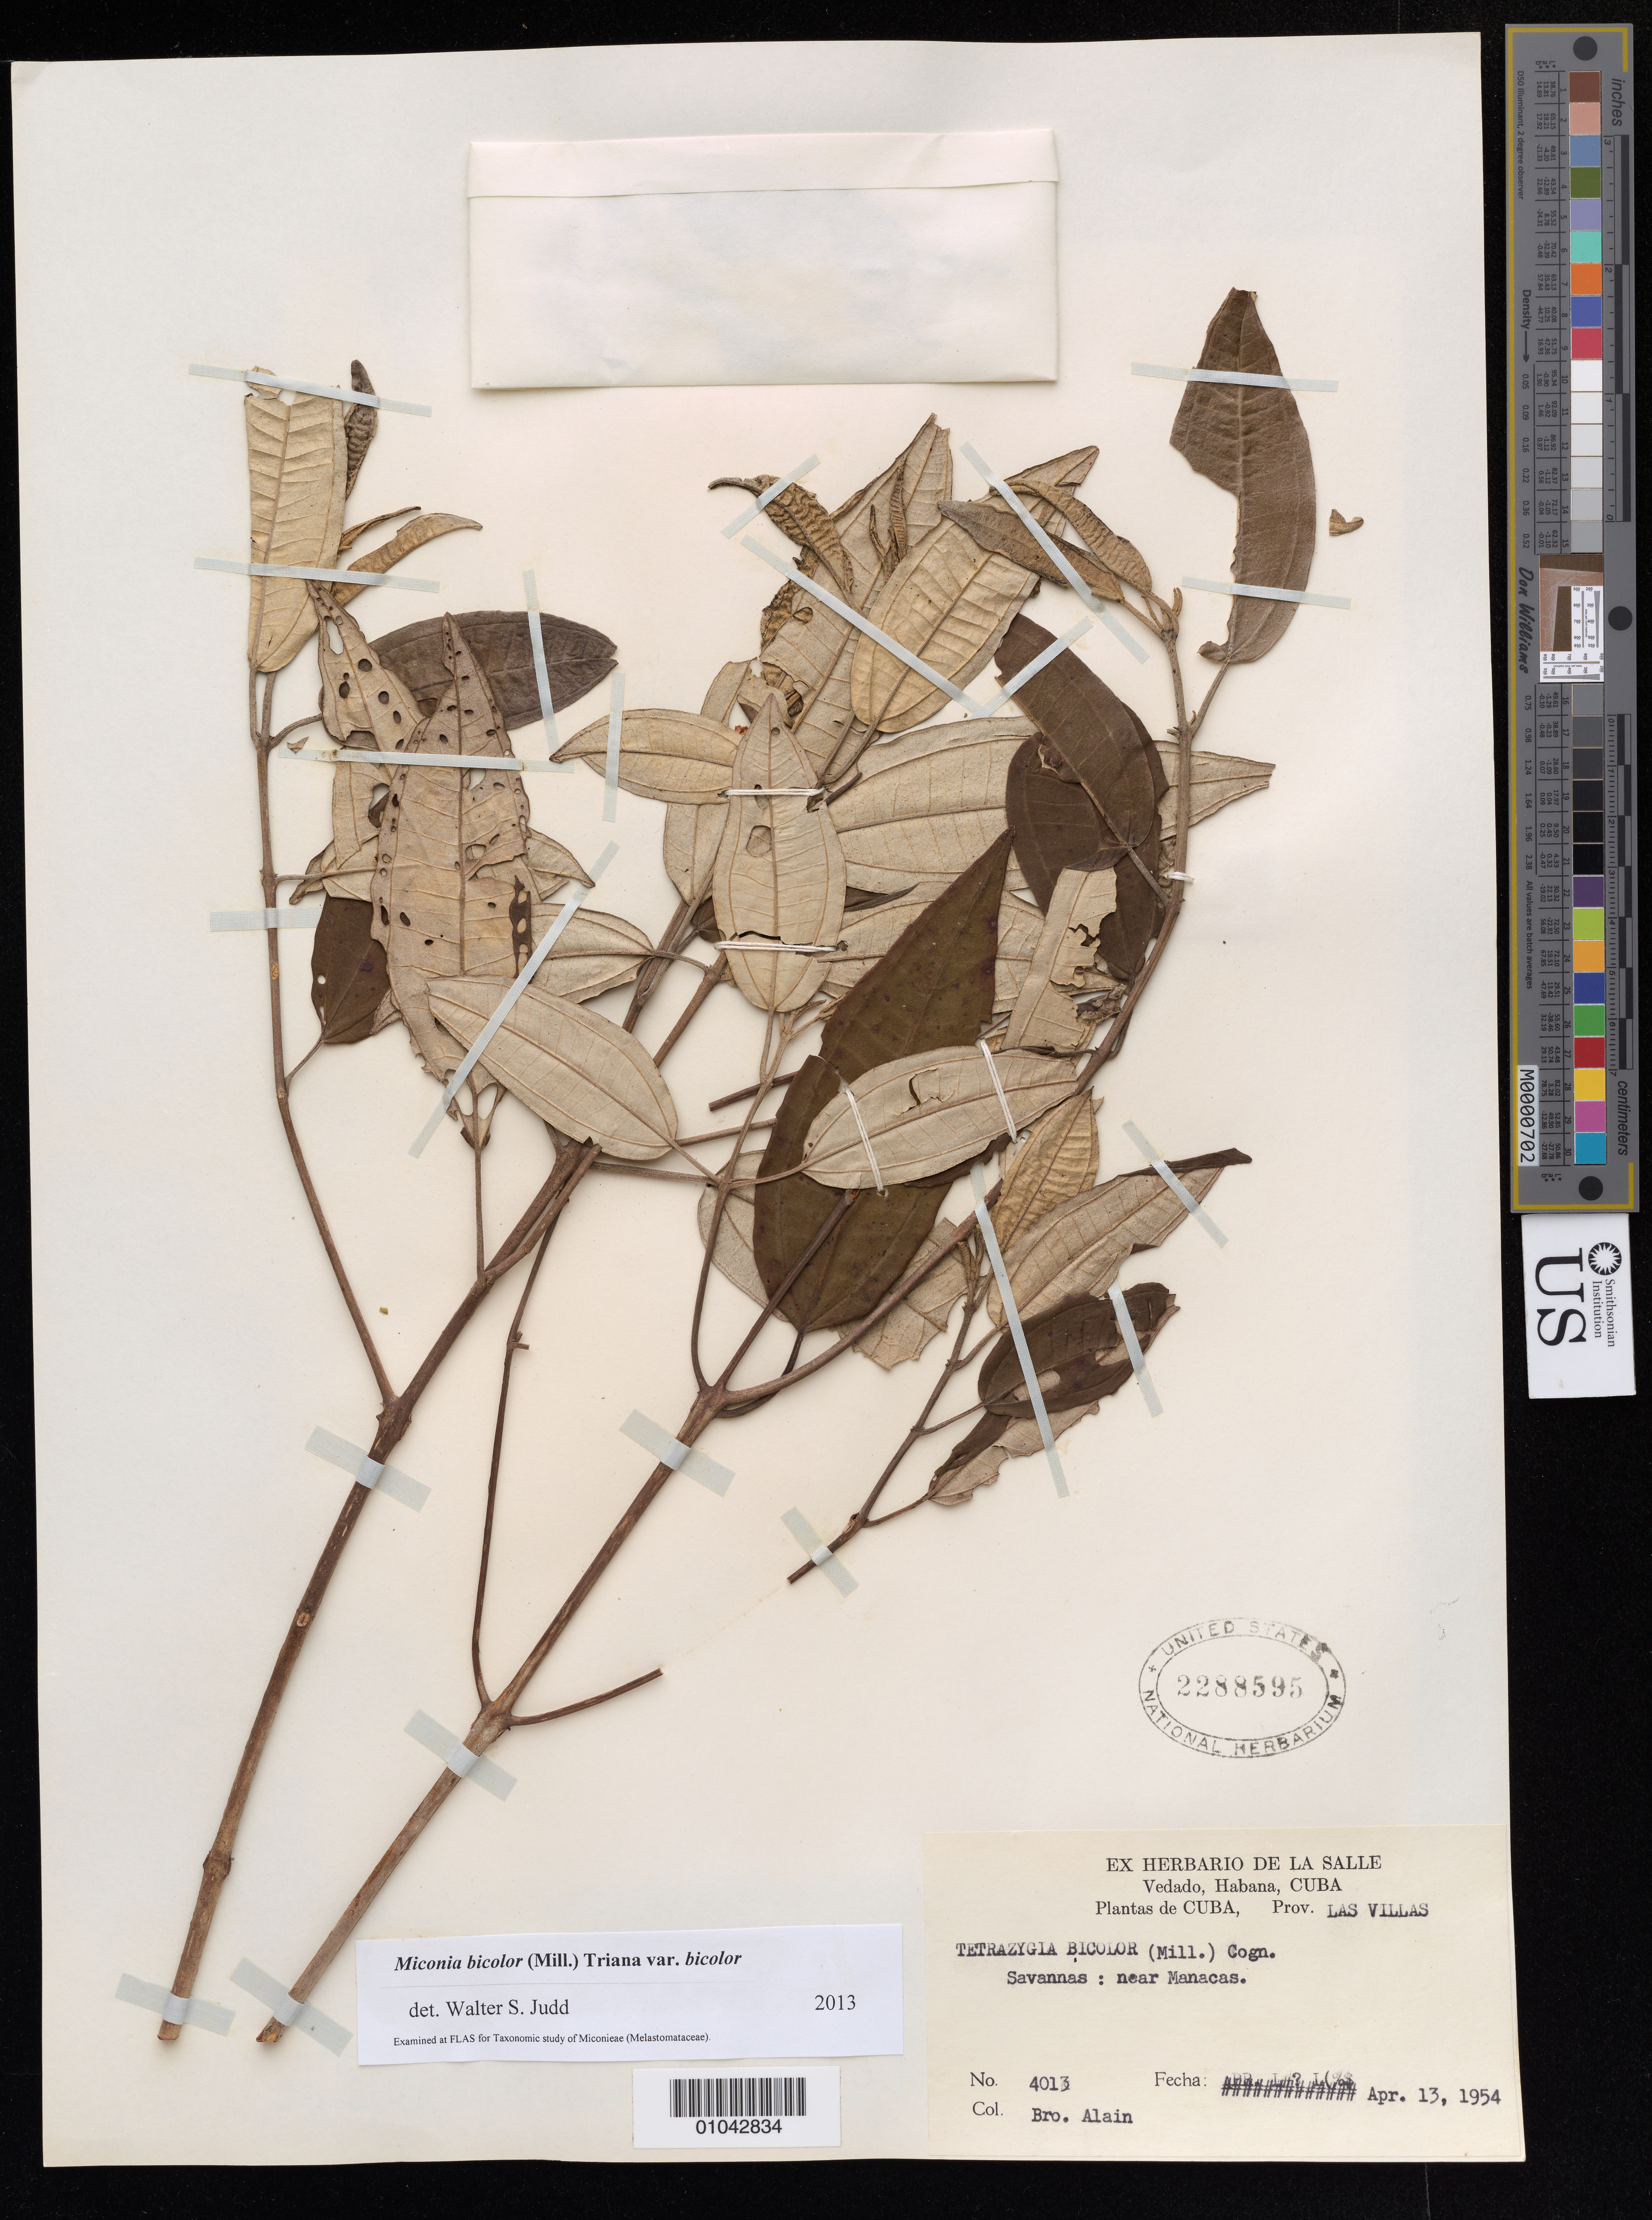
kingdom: Plantae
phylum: Tracheophyta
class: Magnoliopsida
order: Myrtales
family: Melastomataceae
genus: Miconia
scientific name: Miconia bicolor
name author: (Mill.) Triana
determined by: Judd, Walter S.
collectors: A. H. Liogier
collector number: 4013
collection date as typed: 13 Apr 1954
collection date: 1954-04-13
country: Cuba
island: Cuba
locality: Near Manacas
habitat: Savannas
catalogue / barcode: US 2288595